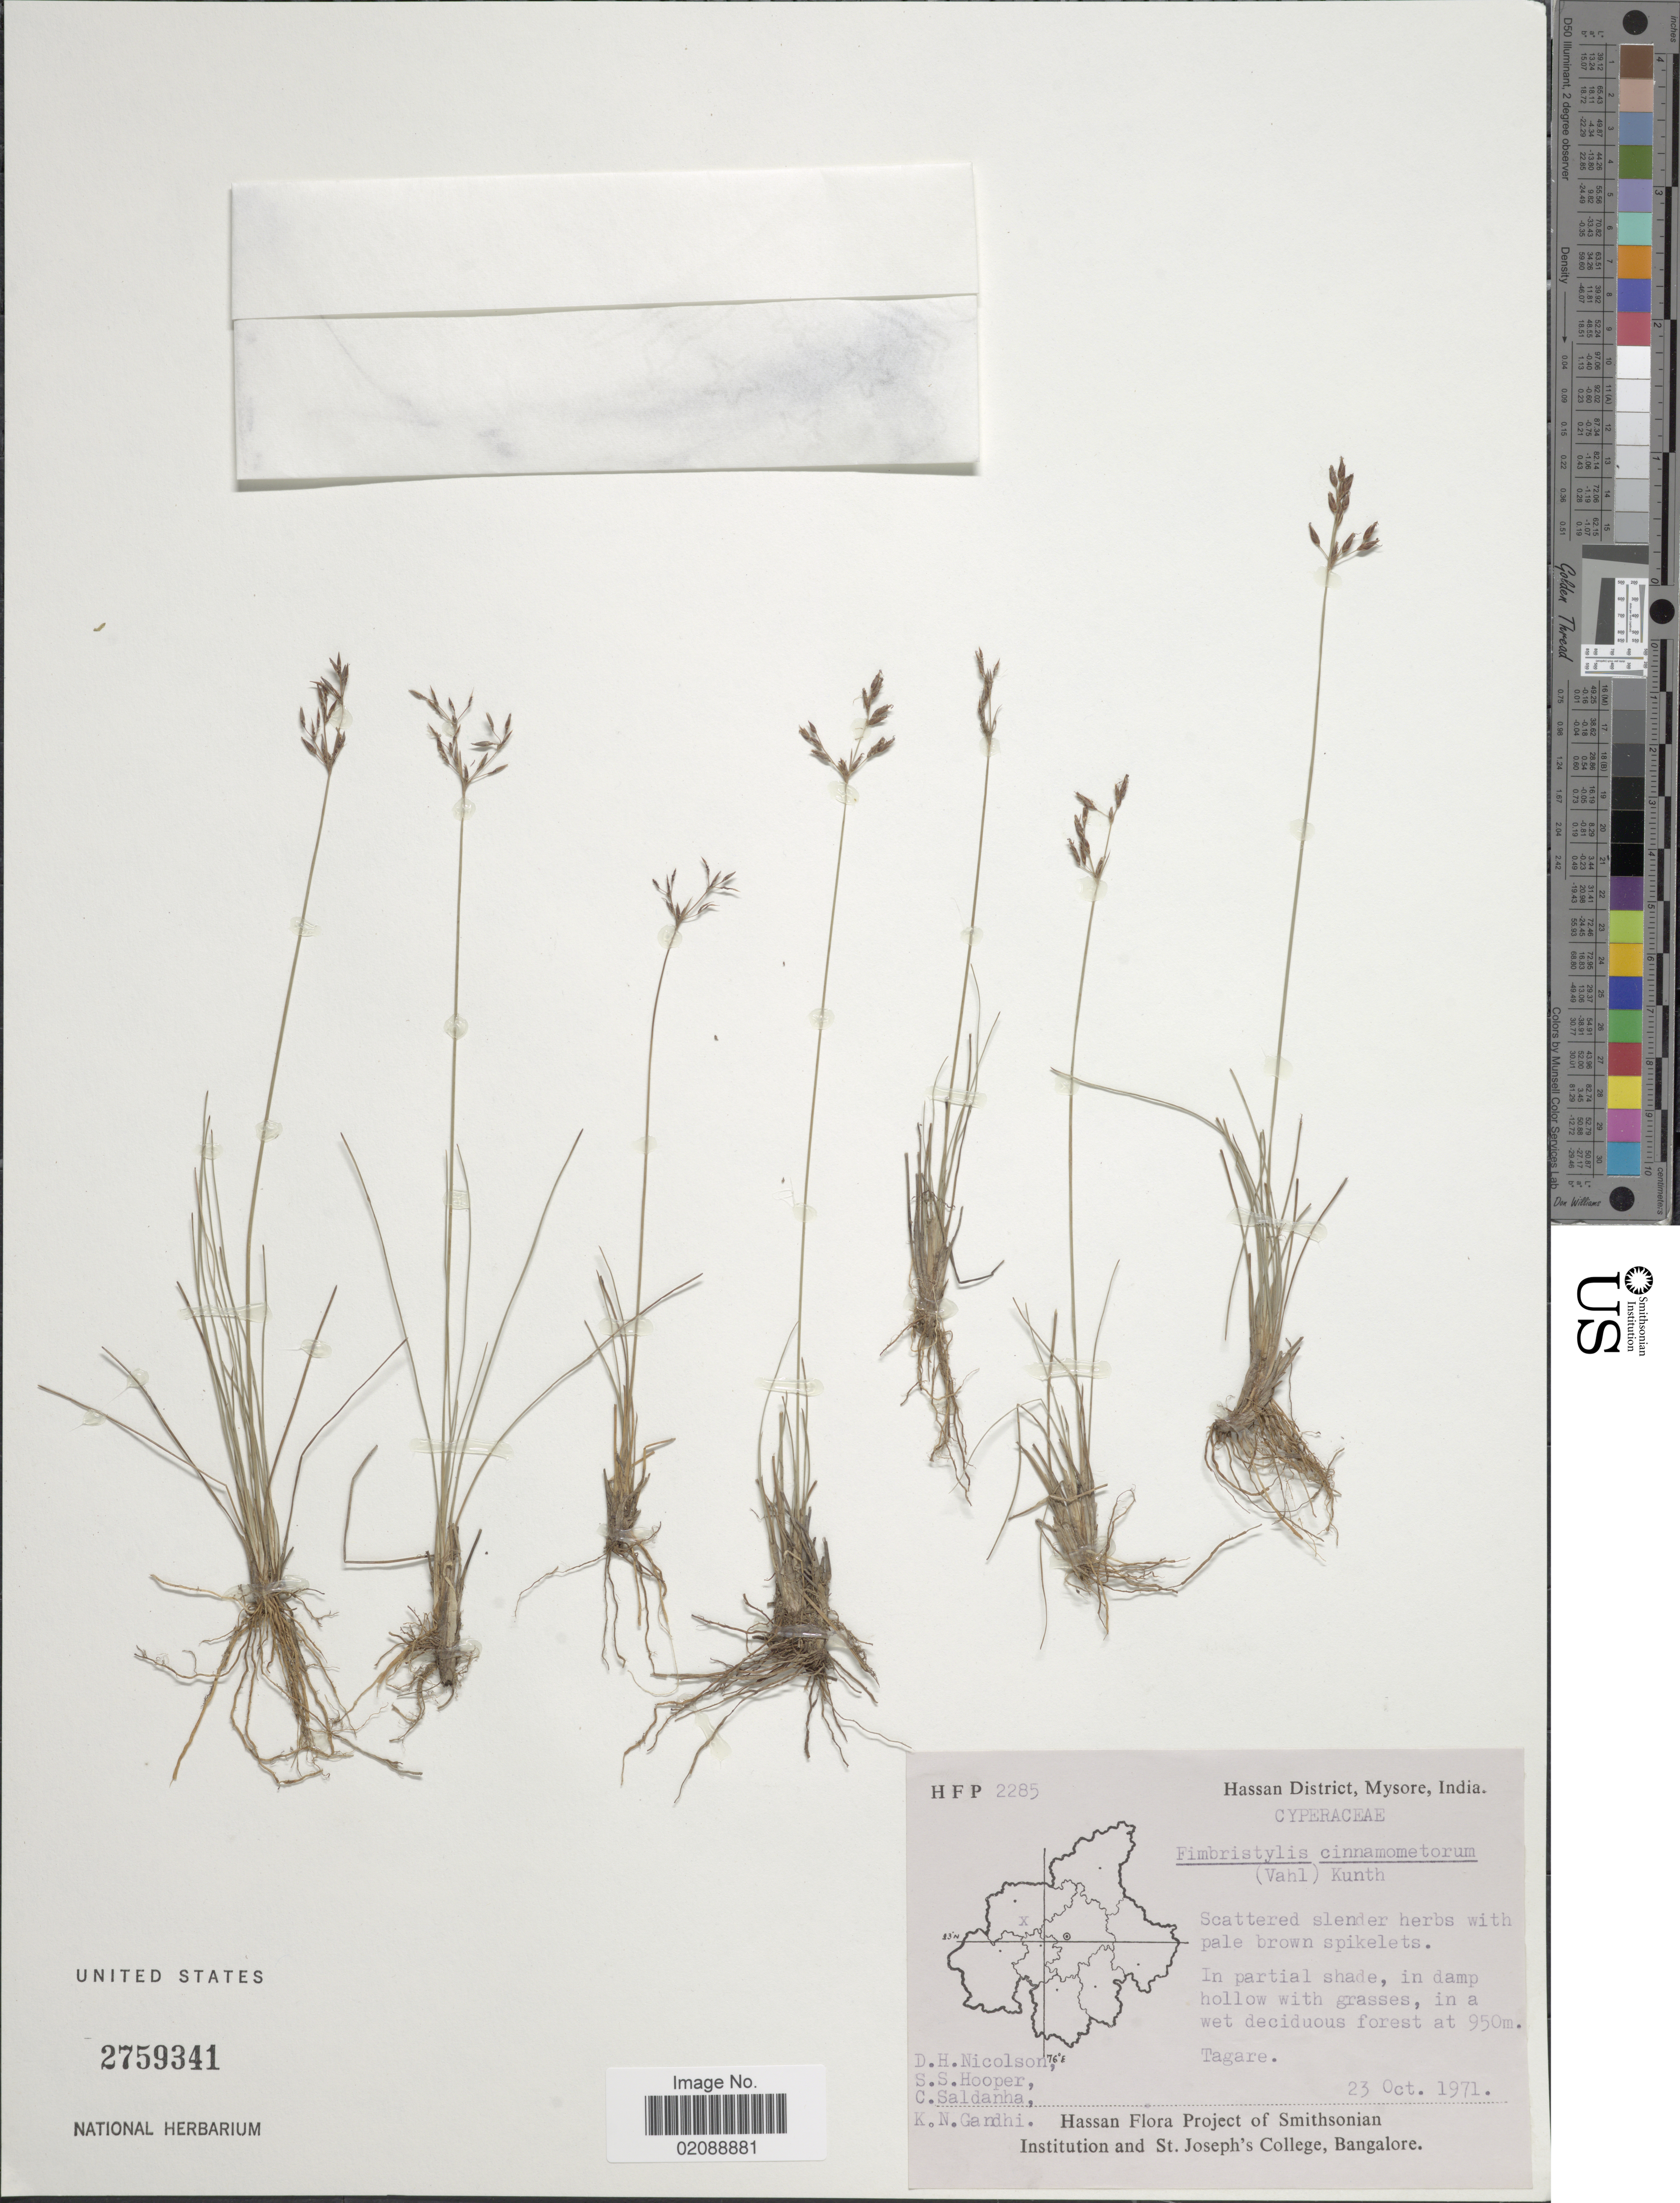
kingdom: Plantae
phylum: Tracheophyta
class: Liliopsida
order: Poales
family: Cyperaceae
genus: Fimbristylis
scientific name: Fimbristylis cinnamometorum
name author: (Vahl) Kunth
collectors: D. H. Nicolson, S. S. Hooper, C. Saldanha & K. N. Gandhi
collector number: HFP 2285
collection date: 1971-10-23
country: India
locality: Hassan District, Mysore, Tagare.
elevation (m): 950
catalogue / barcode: US 2759341